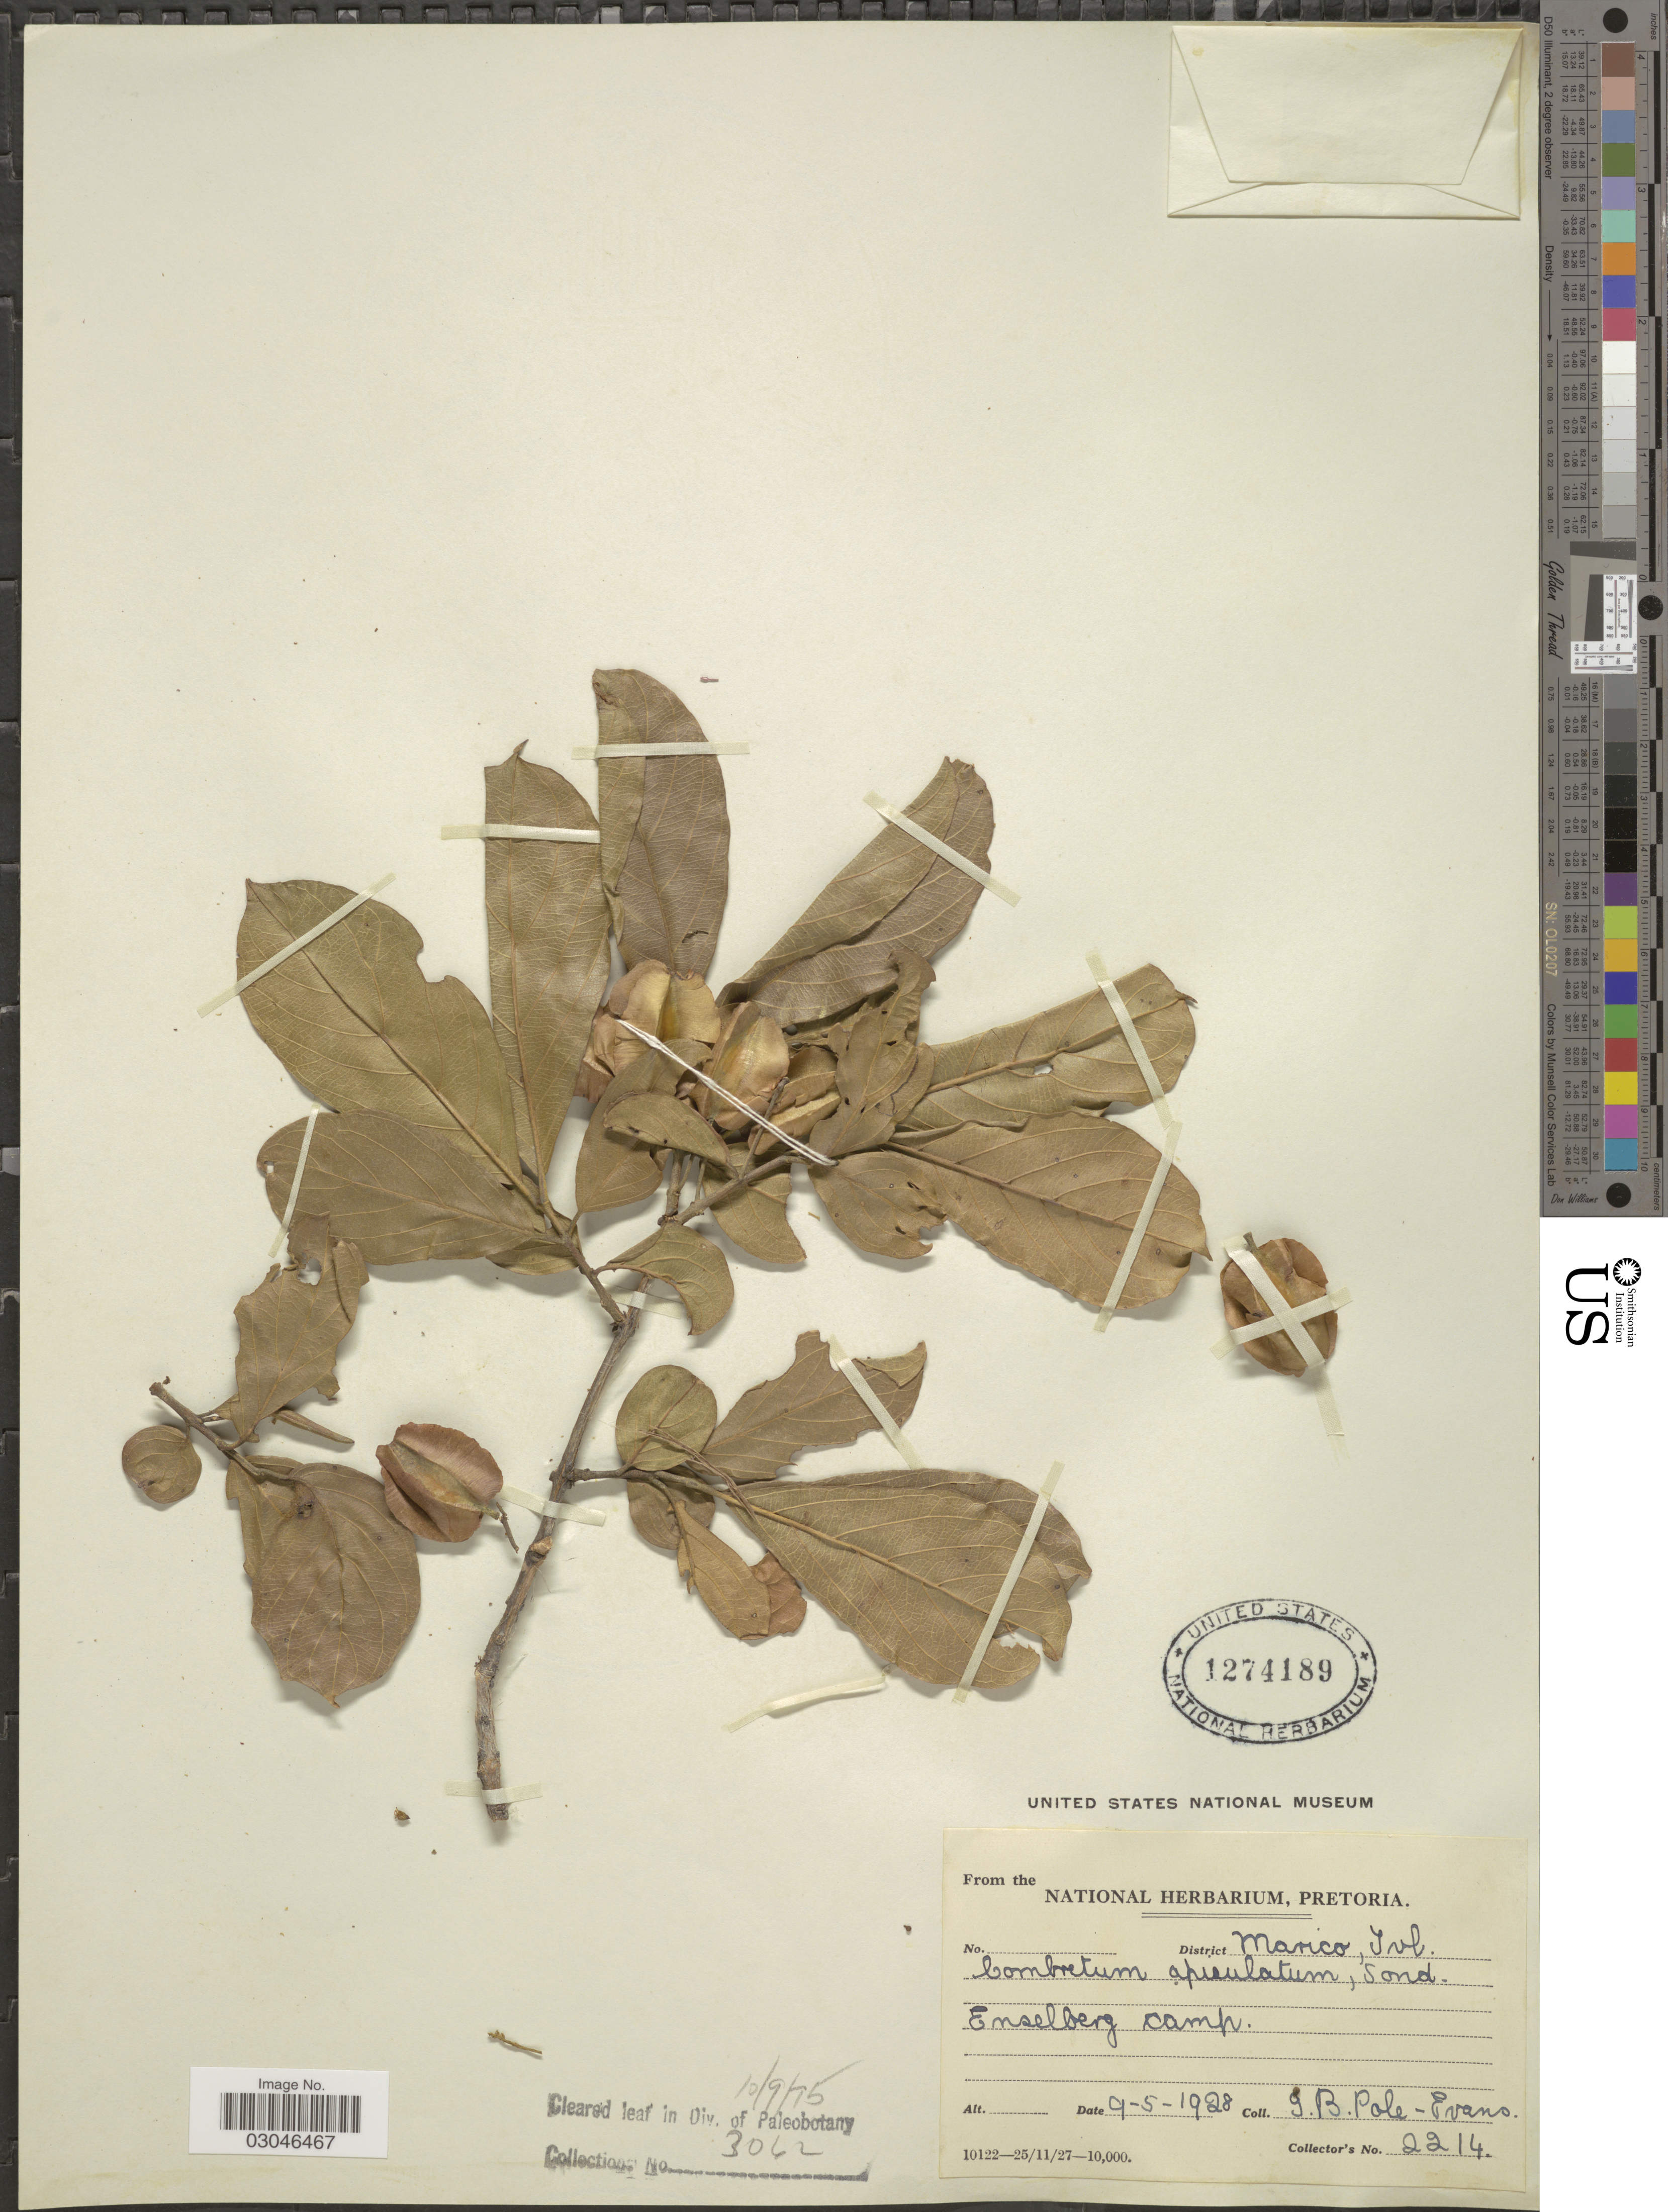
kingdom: Plantae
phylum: Tracheophyta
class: Magnoliopsida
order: Myrtales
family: Combretaceae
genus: Combretum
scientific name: Combretum apiculatum subsp. apiculatum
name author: Sond.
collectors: I. B. Pole-Evans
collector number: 2214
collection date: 1928-05-09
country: South Africa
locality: District Marico, Tvl. Enselberg camp.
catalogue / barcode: US 1274189